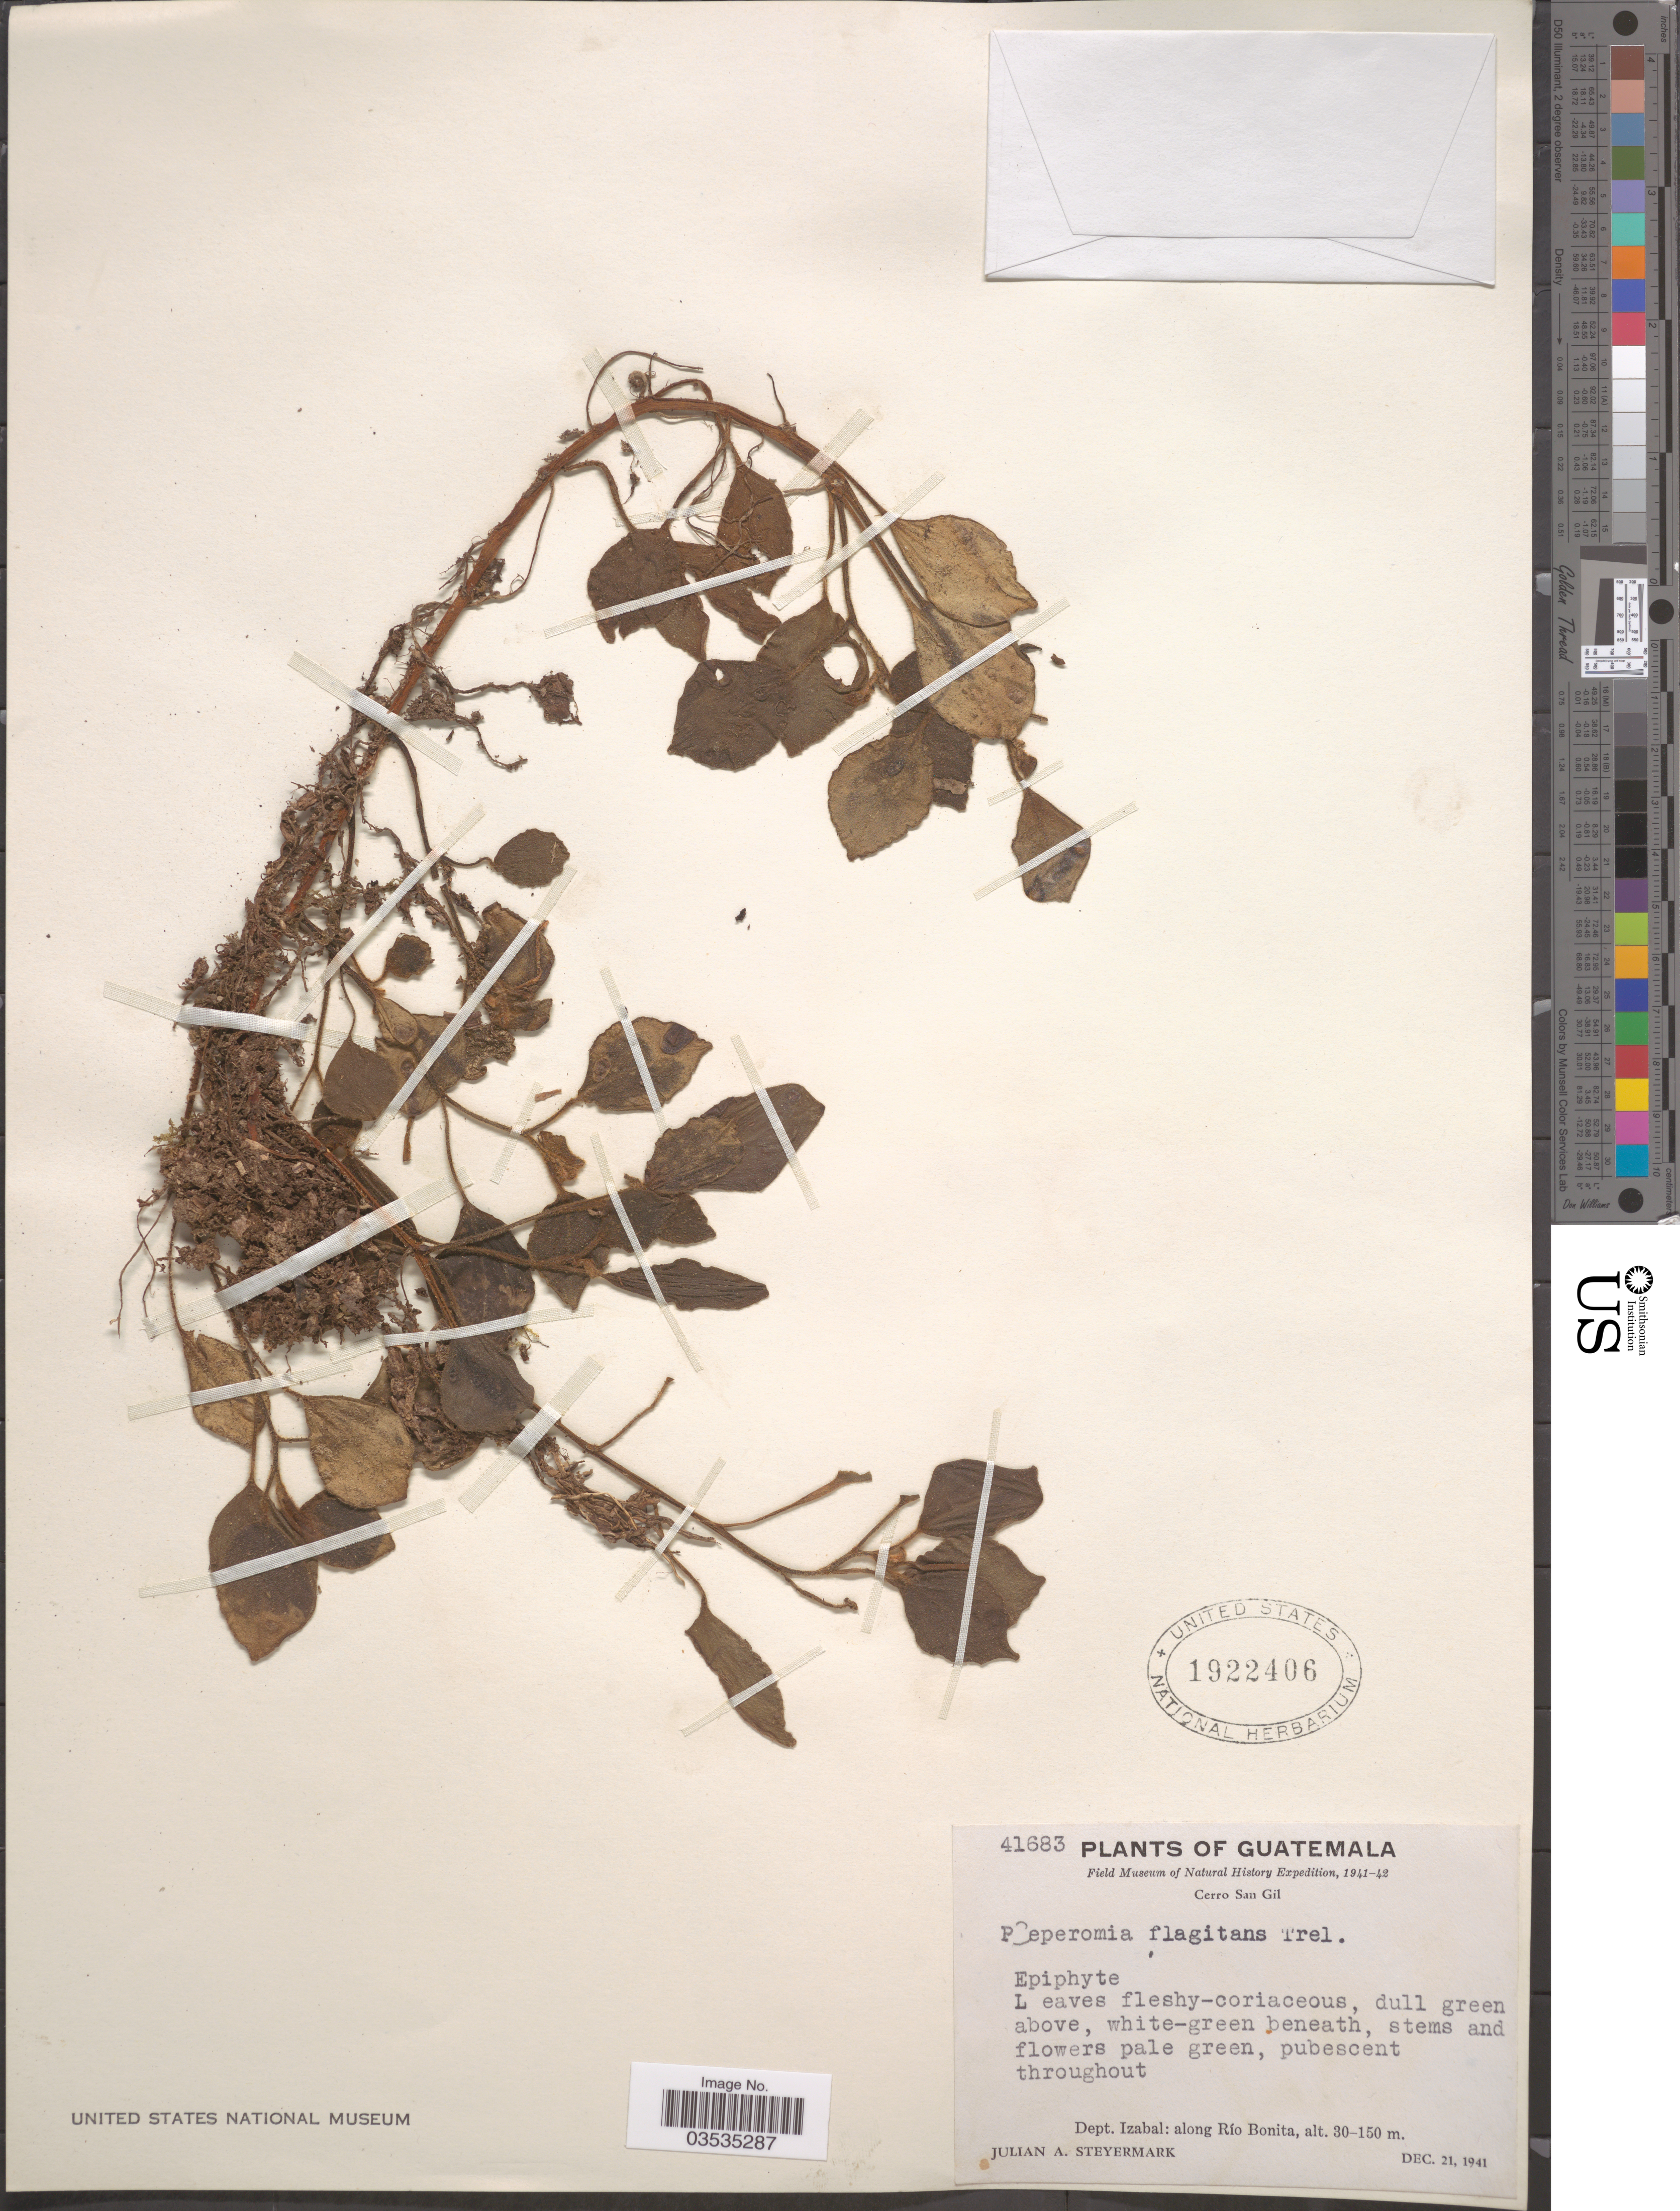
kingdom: Plantae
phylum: Tracheophyta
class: Magnoliopsida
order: Piperales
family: Piperaceae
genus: Peperomia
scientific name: Peperomia hirta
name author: C. DC.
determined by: Jiménez, José Estaban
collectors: J. Steyermark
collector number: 41683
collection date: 1941-12-21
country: Guatemala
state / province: Izabal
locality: Cerro San Gil. Dept. Izabal: along Río Bonita.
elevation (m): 30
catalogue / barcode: US 1922406